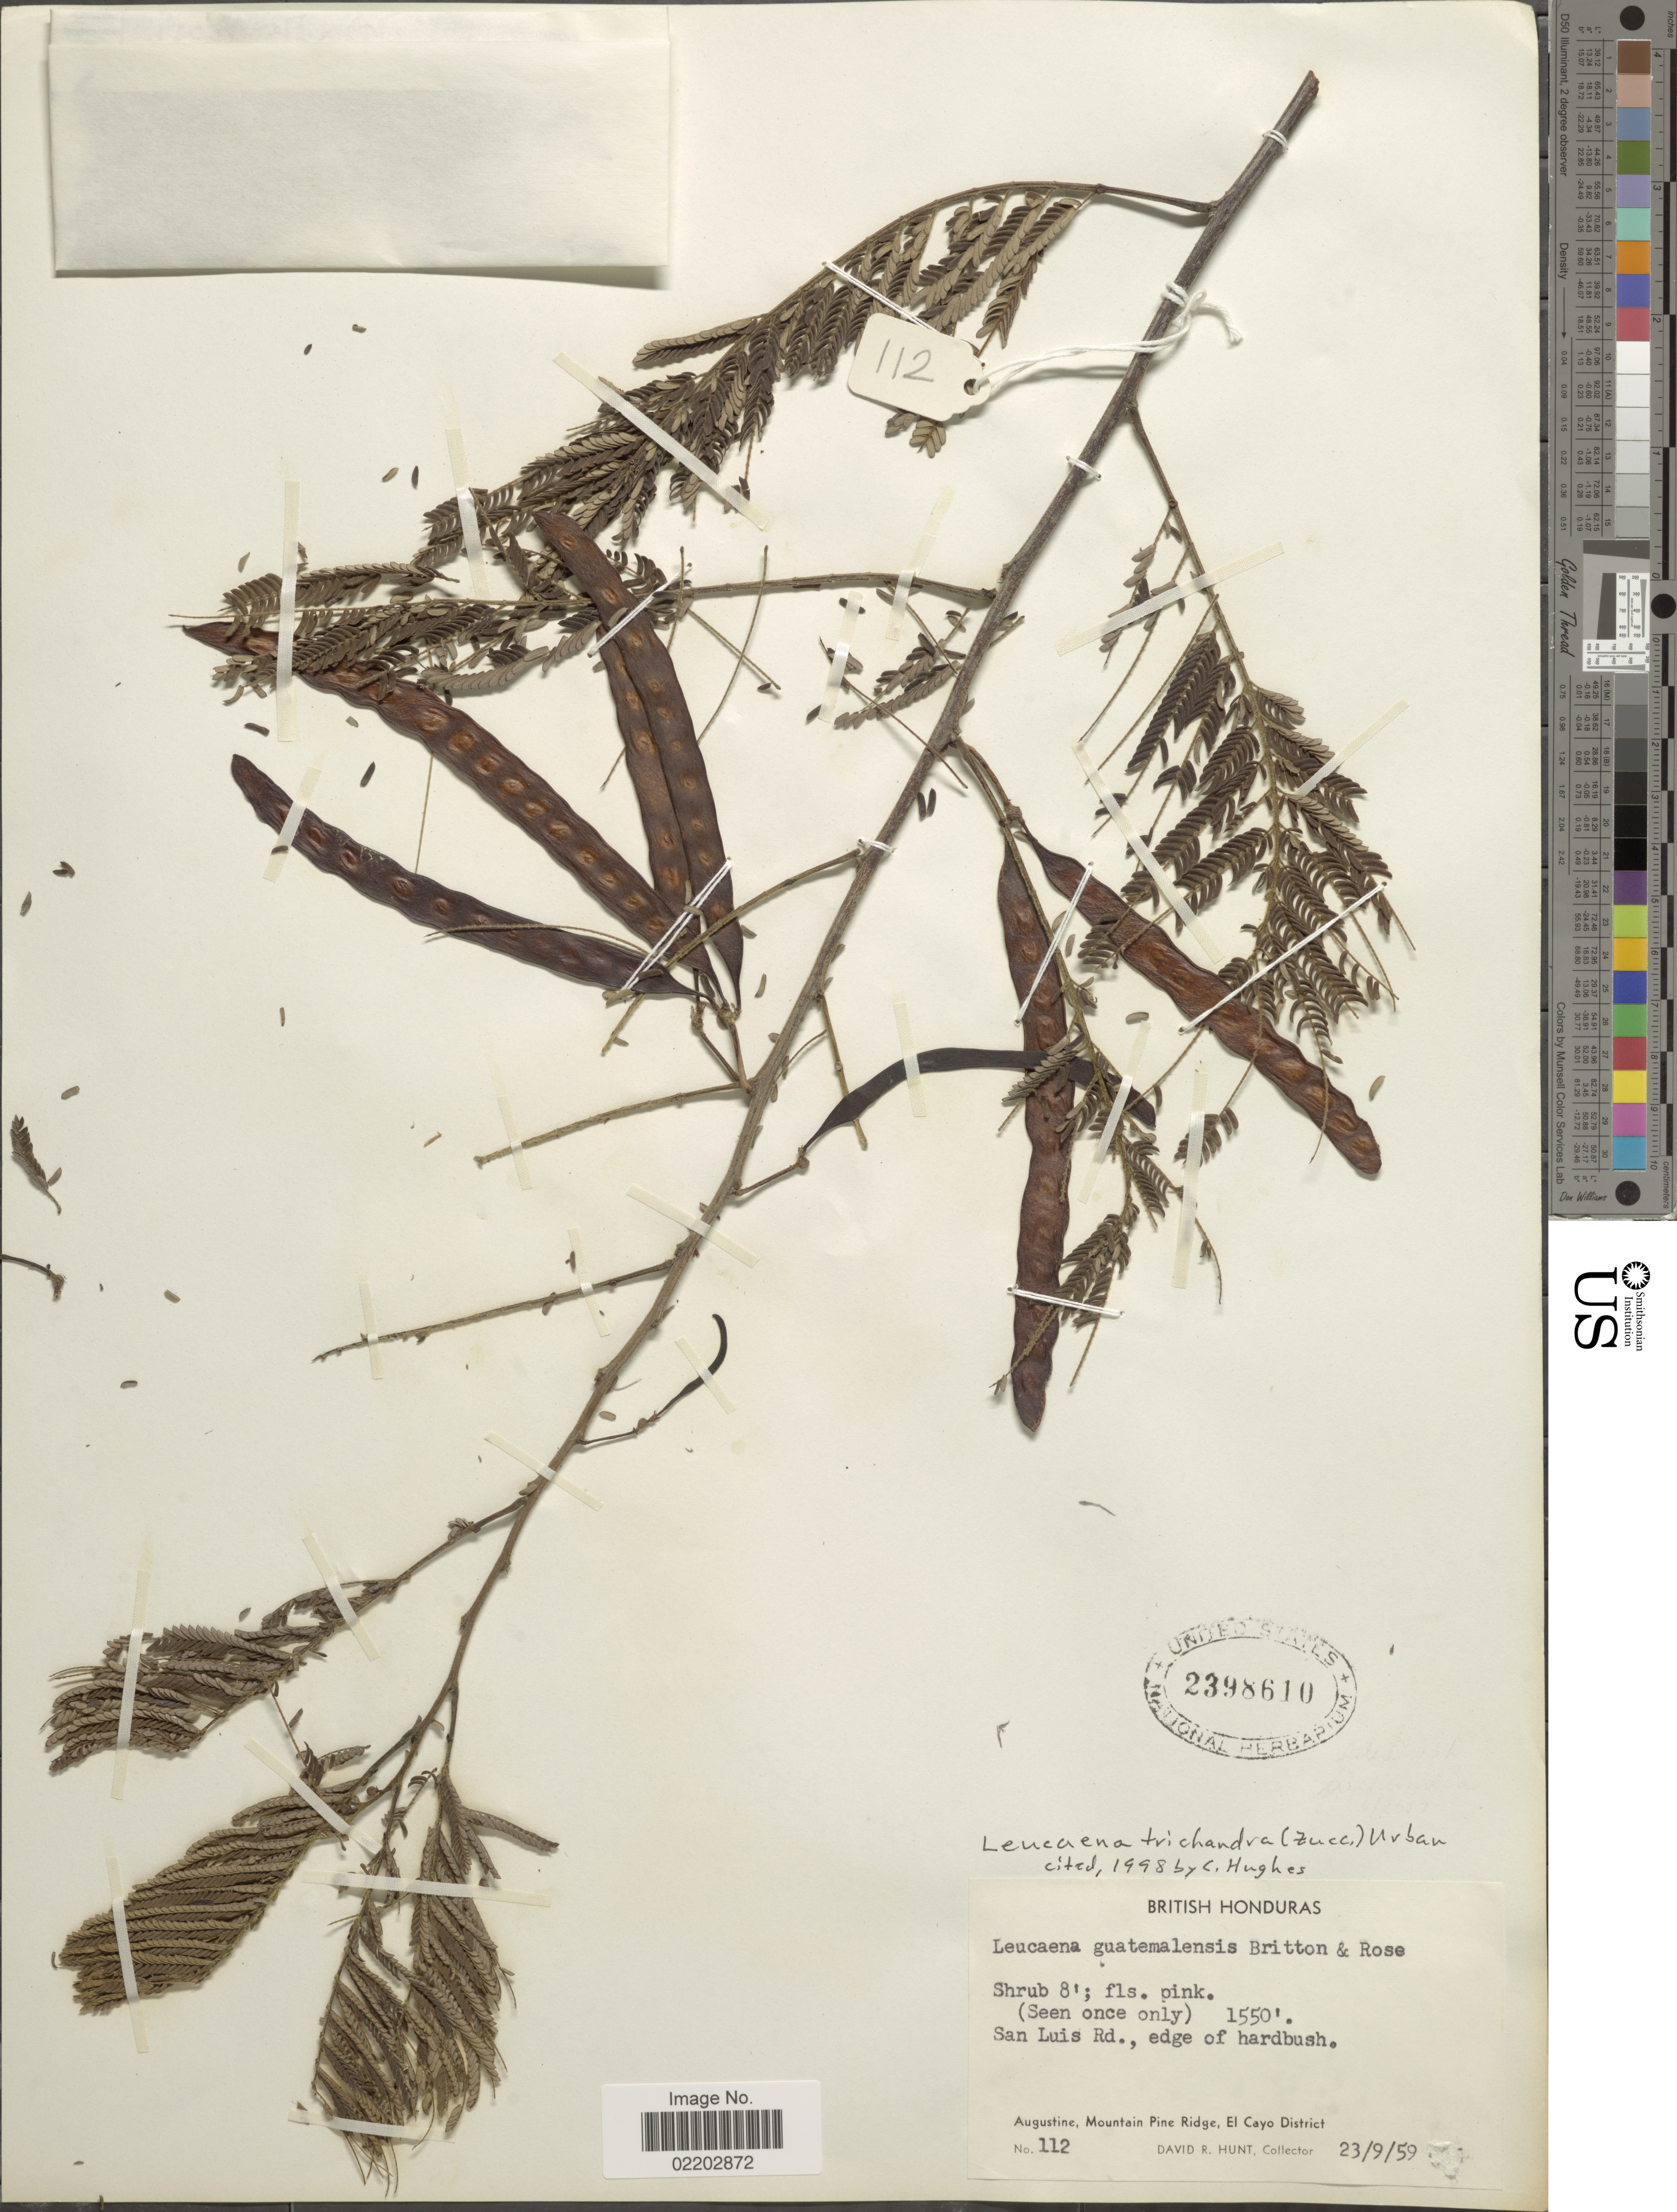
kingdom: Plantae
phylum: Tracheophyta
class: Magnoliopsida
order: Fabales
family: Fabaceae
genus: Leucaena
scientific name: Leucaena trichandra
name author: (Zucc.) Urb.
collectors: D. R. Hunt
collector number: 112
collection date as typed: Transcribed d/m/y: 23/9/59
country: Belize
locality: San Luis Rd., edge of harbush, Augustine, Mountain Pine Ridge, El Cayo District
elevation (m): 472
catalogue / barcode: US 2398610